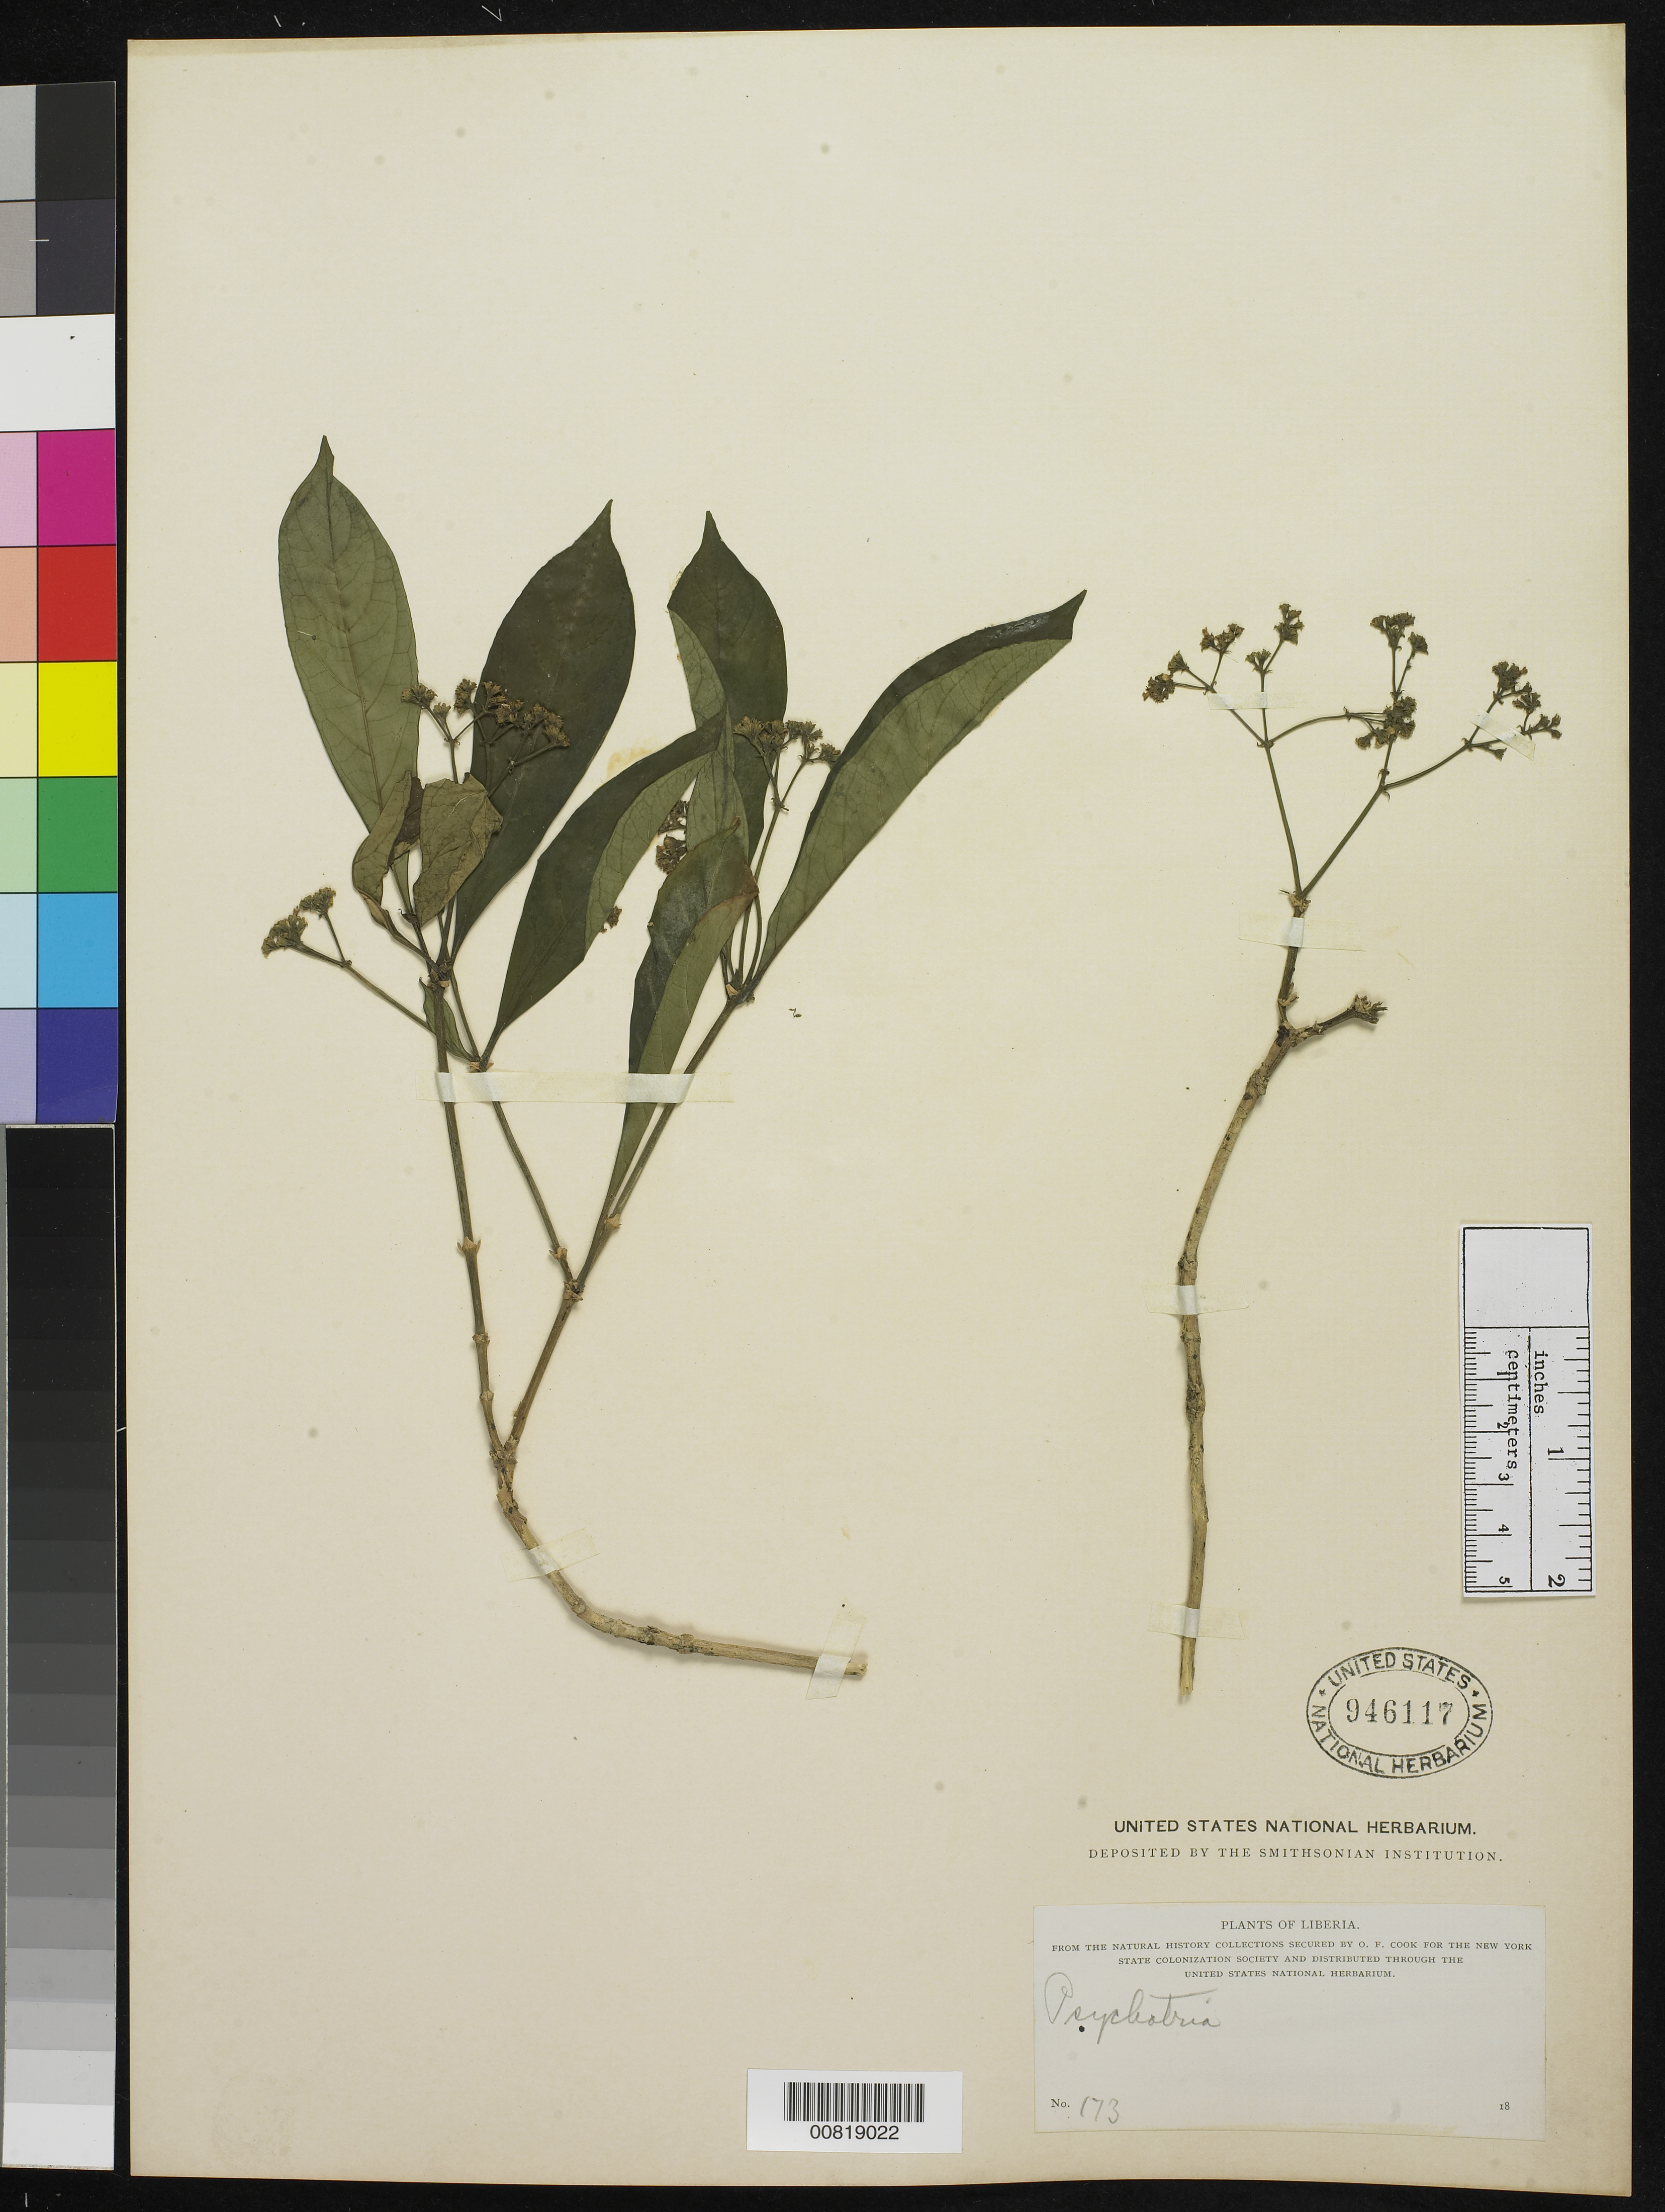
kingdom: Plantae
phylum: Tracheophyta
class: Magnoliopsida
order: Gentianales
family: Rubiaceae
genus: Psychotria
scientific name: Psychotria sp.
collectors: O. F. Cook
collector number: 173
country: Liberia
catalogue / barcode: US 946117